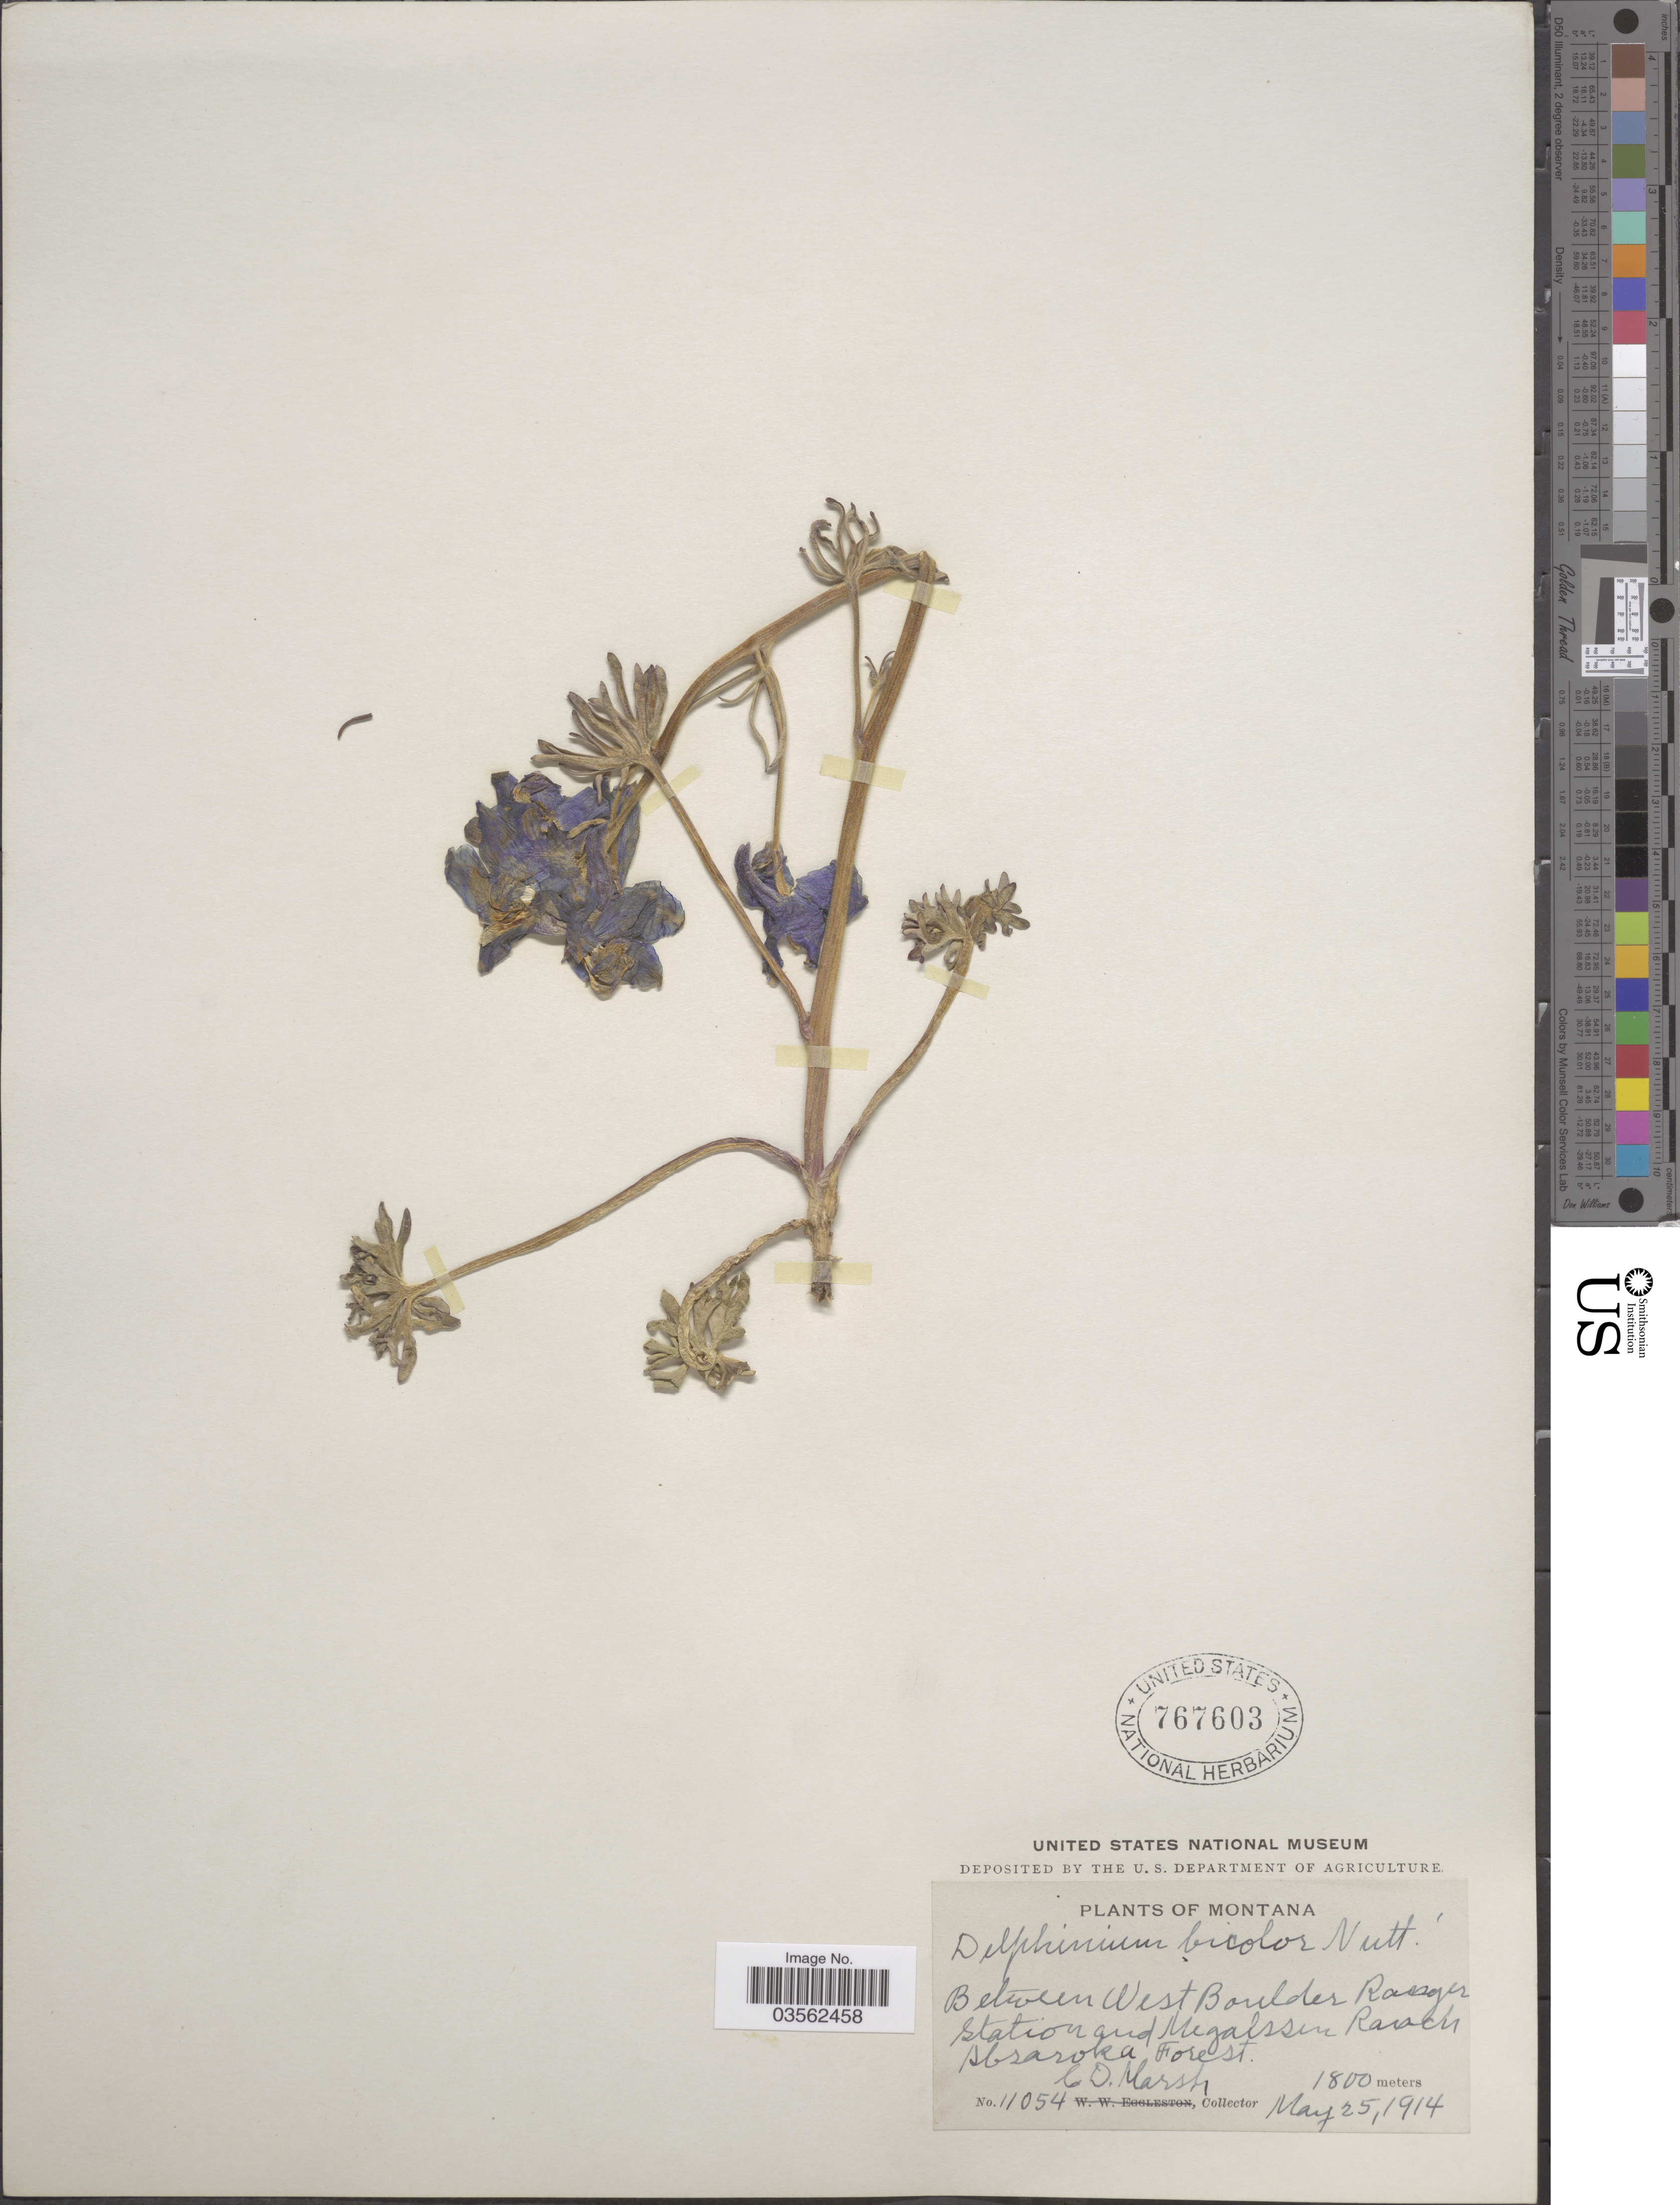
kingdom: Plantae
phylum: Tracheophyta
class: Magnoliopsida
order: Ranunculales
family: Ranunculaceae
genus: Delphinium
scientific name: Delphinium bicolor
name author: Nutt.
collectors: C. D. Marsh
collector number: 11054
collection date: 1914-05-25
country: United States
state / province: Montana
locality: Between West Boulder Ranger Station and Megalssen Ranch. Absaroka Forest.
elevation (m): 1800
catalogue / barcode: US 767603